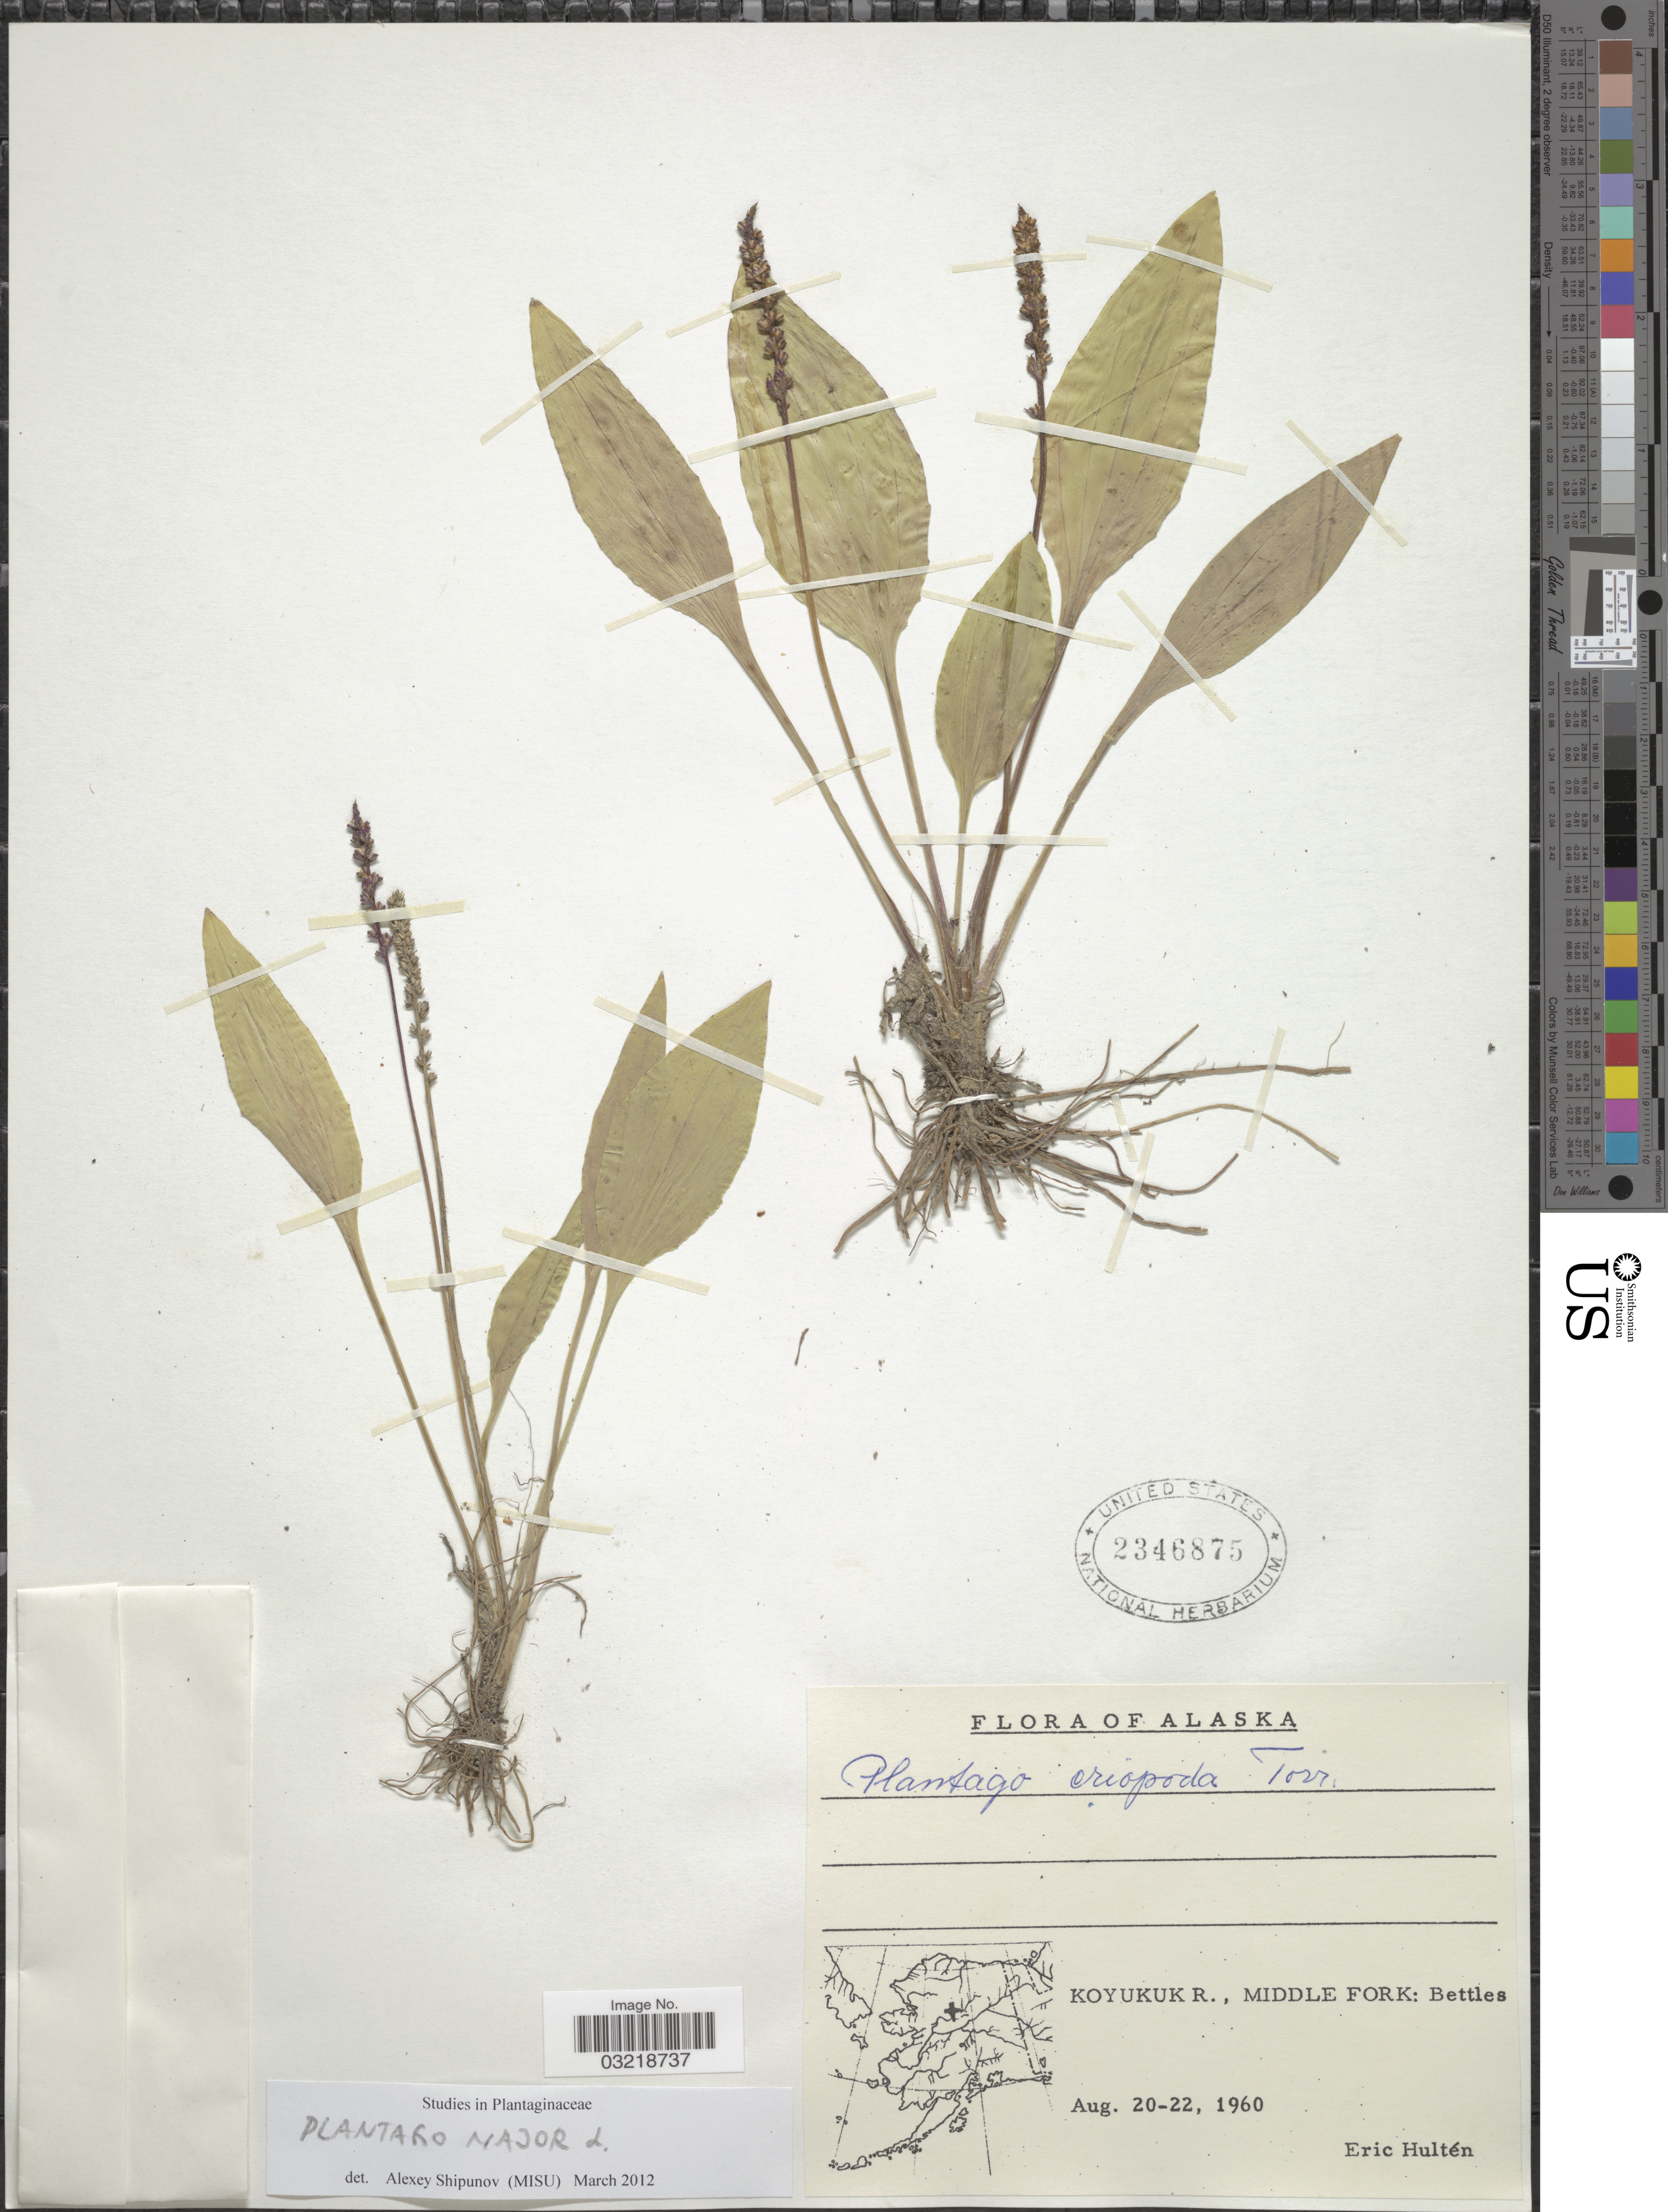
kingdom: Plantae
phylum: Tracheophyta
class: Magnoliopsida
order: Lamiales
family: Plantaginaceae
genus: Plantago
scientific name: Plantago major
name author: L.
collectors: E. G. Hultén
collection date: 1960-08-20/1960-08-22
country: United States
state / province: Alaska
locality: Koyukuk R., Middle Fork: Bettles.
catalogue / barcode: US 2346875